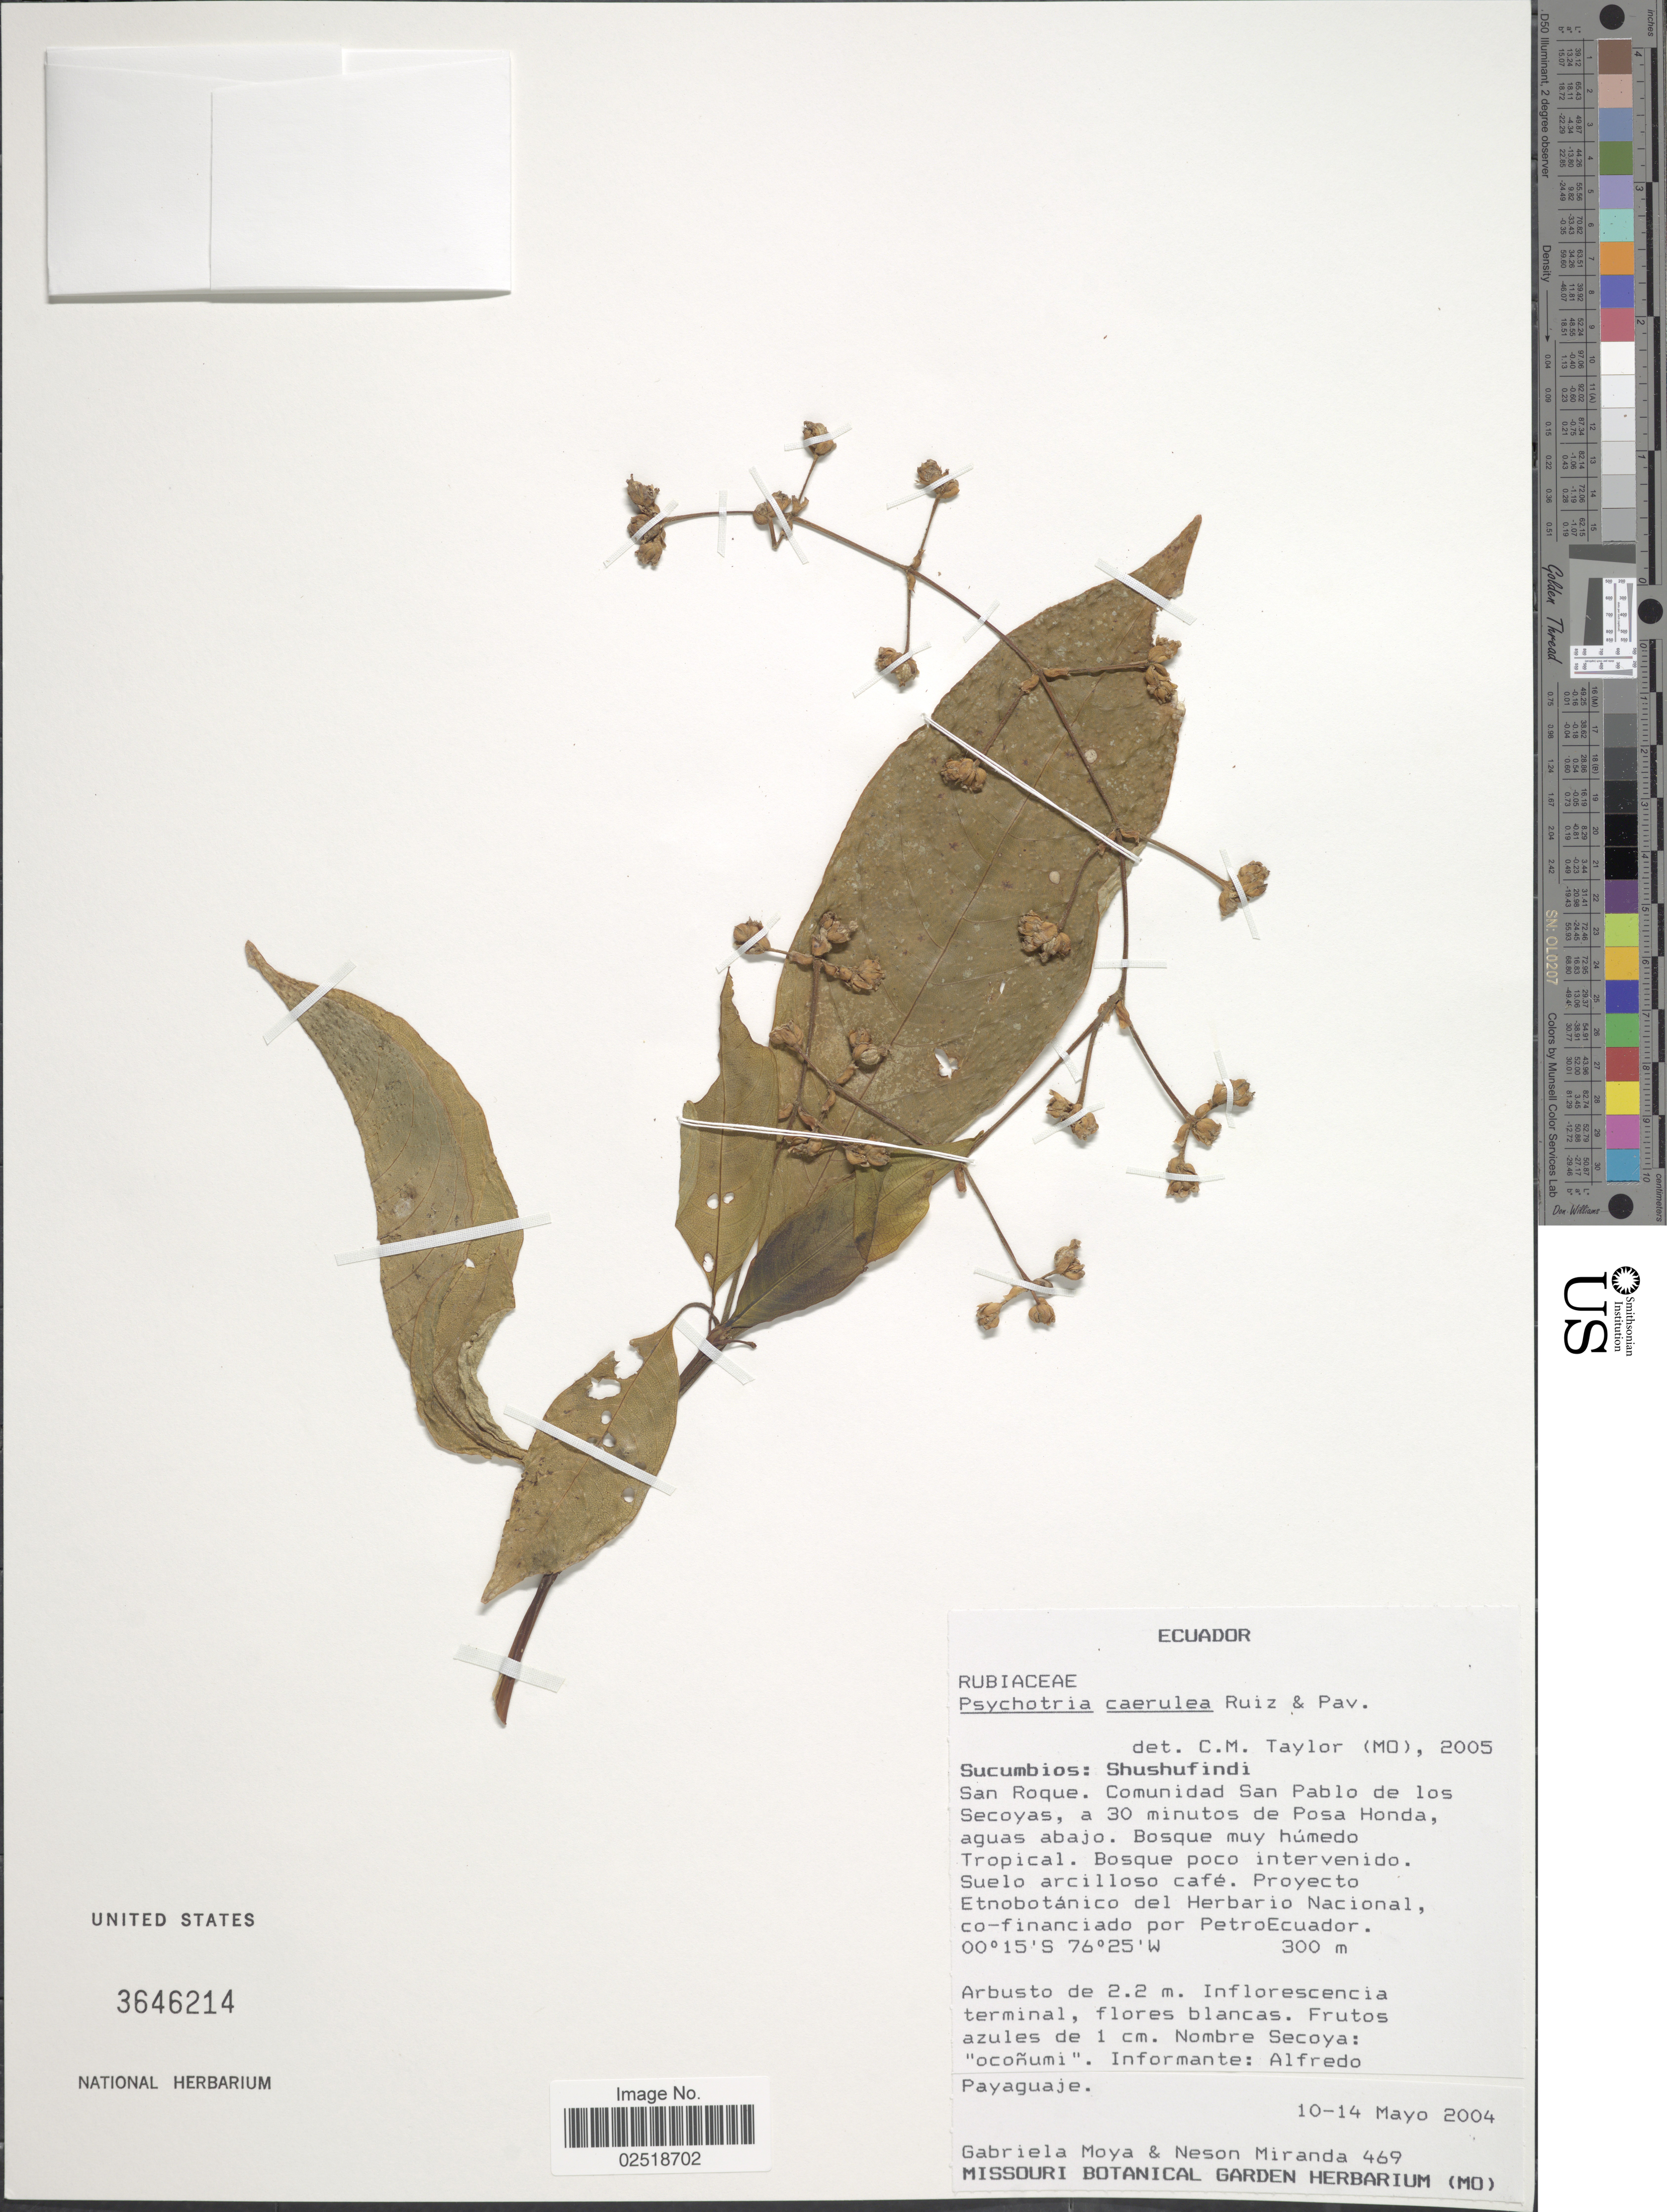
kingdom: Plantae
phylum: Tracheophyta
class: Magnoliopsida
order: Gentianales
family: Rubiaceae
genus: Psychotria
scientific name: Psychotria caerulea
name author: Ruiz & Pav.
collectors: G. Moya & N. Miranda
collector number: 469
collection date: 2004-05-10/2004-05-14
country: Ecuador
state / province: Sucumbíos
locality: Shushufindi, San Roque. Comunidad San Pablo de los Secoyas, a 30 minutos de Posa Honda, aguas abajo. Bosque muy húmedo Tropical. Bosque poco intervenido.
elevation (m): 300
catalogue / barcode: US 3646214